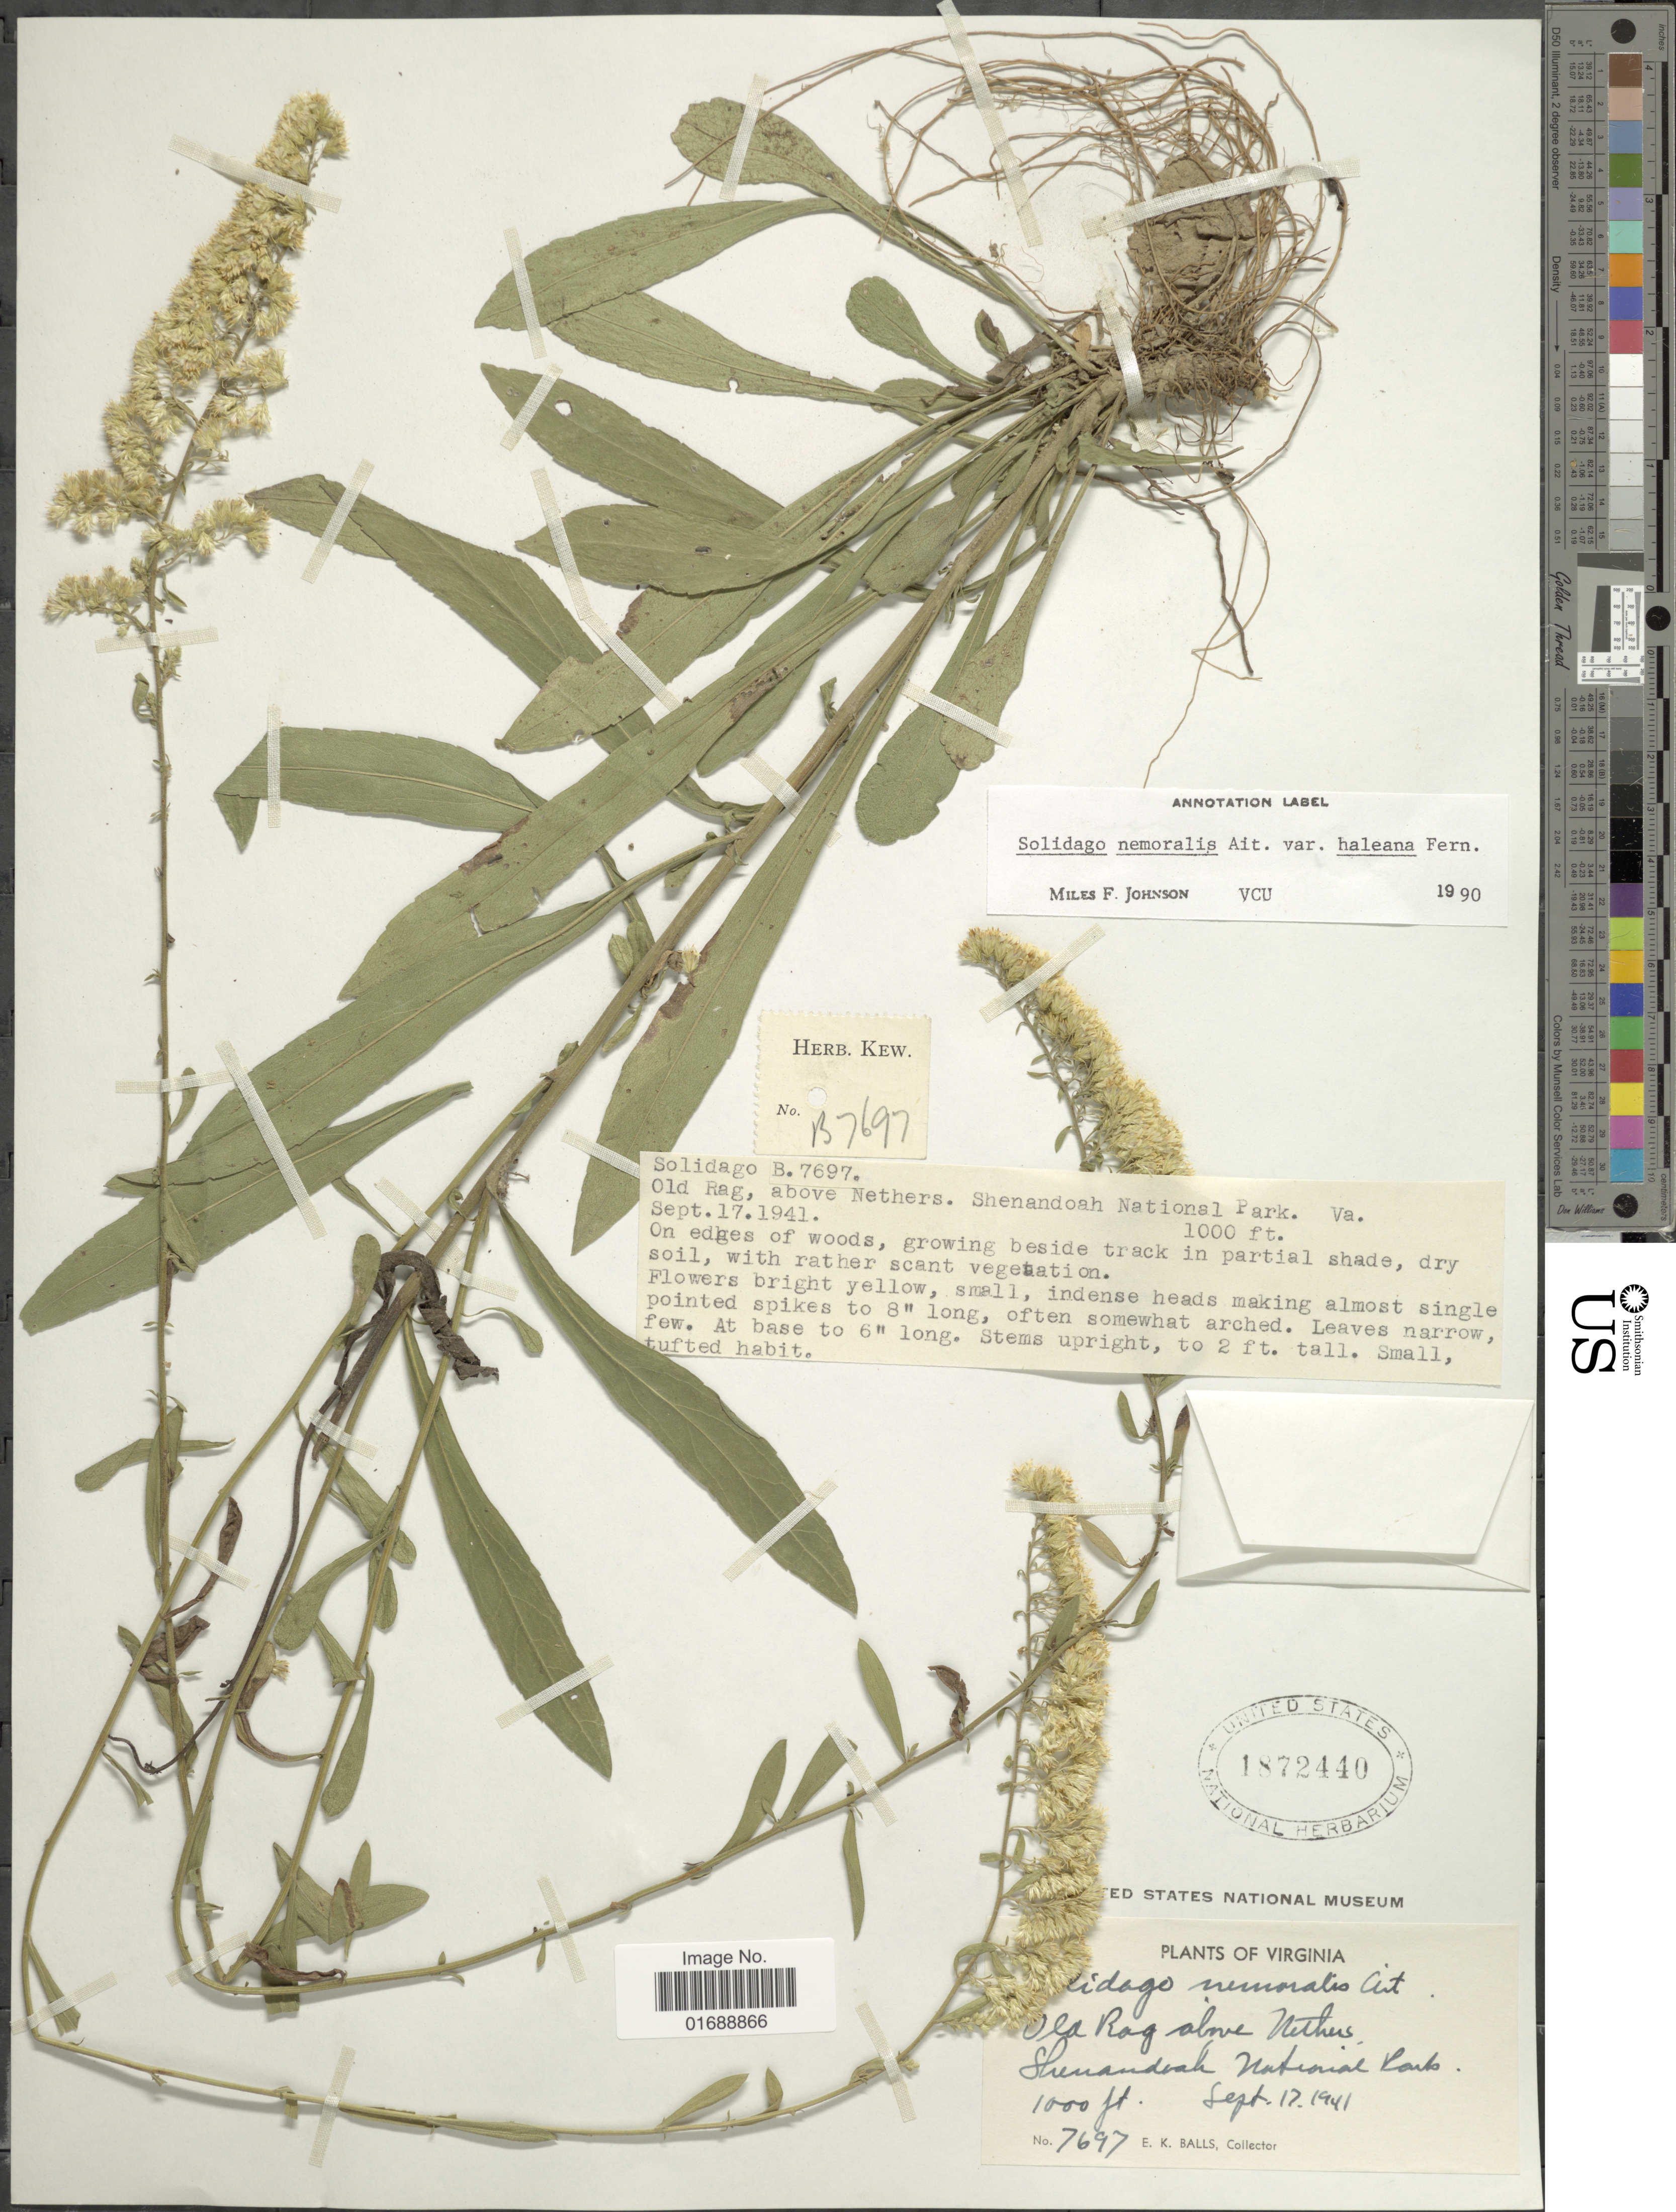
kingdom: Plantae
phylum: Tracheophyta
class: Magnoliopsida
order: Asterales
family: Asteraceae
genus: Solidago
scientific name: Solidago nemoralis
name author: Aiton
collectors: E. K. Balls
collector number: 7697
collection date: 1941-09-17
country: United States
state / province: Virginia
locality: Old Rag above Nethers, Shenandoah National Park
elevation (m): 305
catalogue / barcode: US 1872440